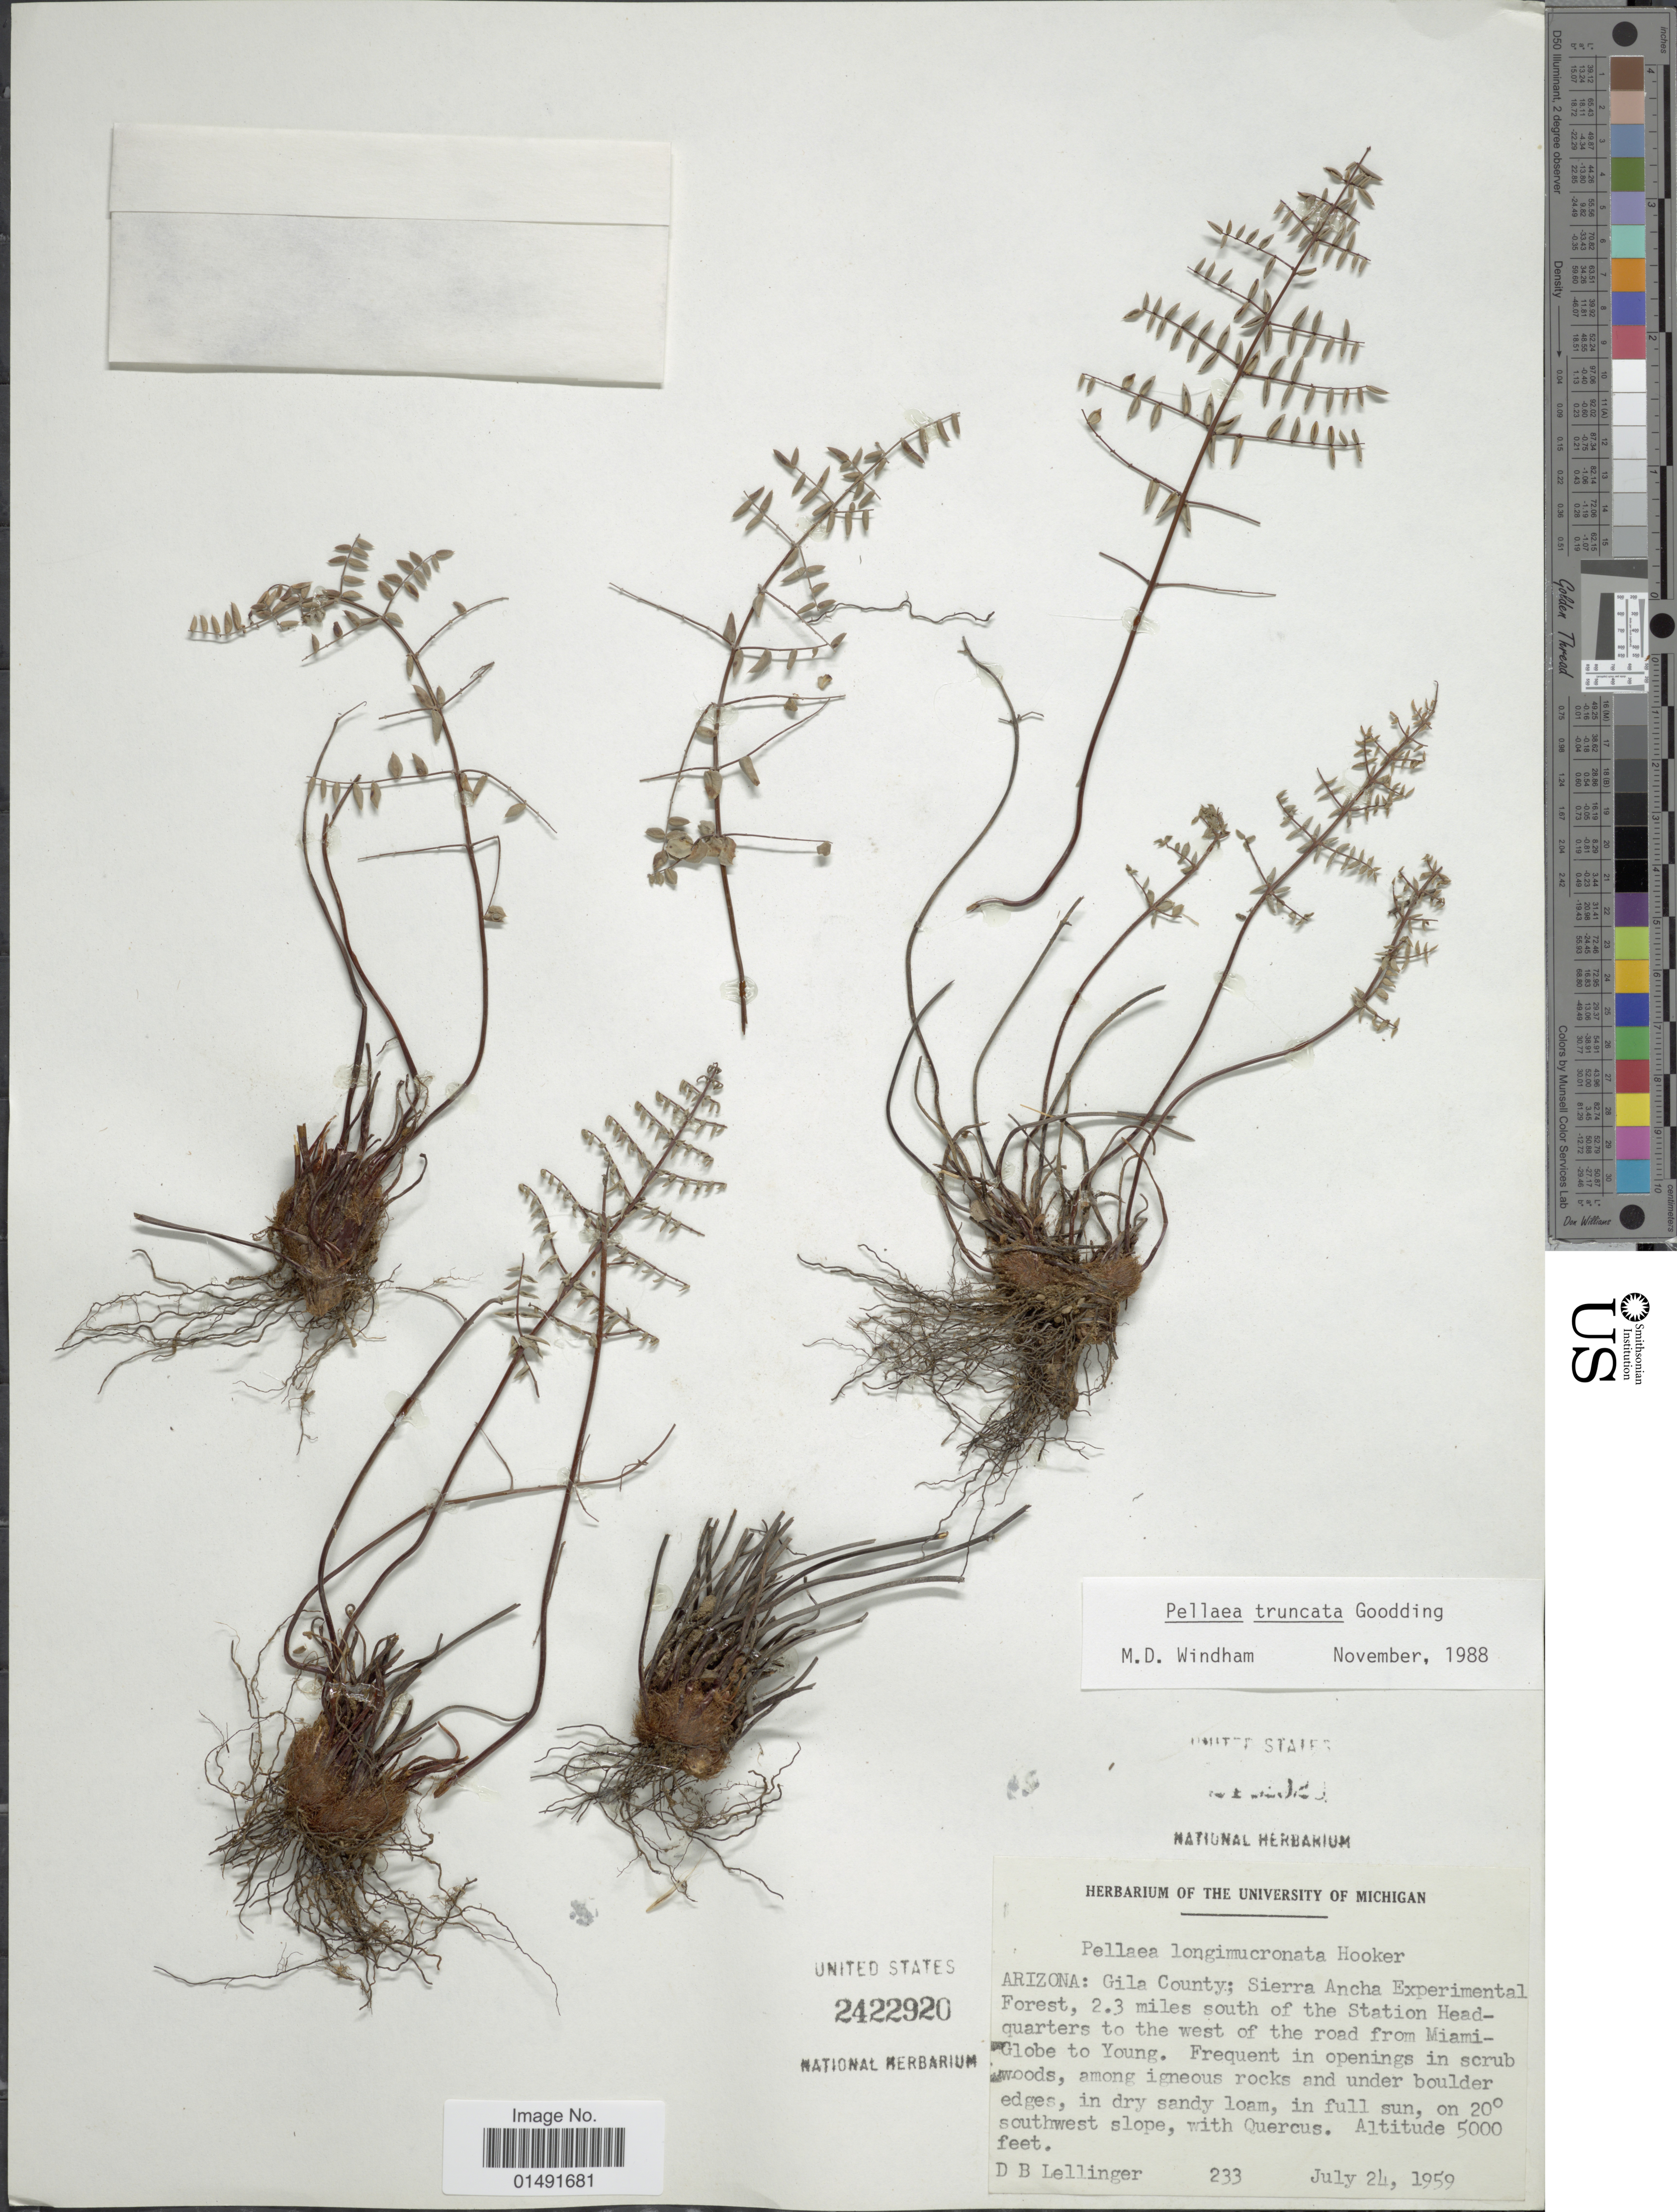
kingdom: Plantae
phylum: Tracheophyta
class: Polypodiopsida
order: Polypodiales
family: Pteridaceae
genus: Pellaea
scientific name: Pellaea truncata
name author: Goodd.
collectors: D. B. Lellinger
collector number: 233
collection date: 1959-07-24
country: United States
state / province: Arizona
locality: Gilla County; Sierra Ancha Experimental Forest, 2.3 miles south of the Station Headquarters to the west of the road from Miami-Globe to Young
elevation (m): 1524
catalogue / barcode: US 2422920